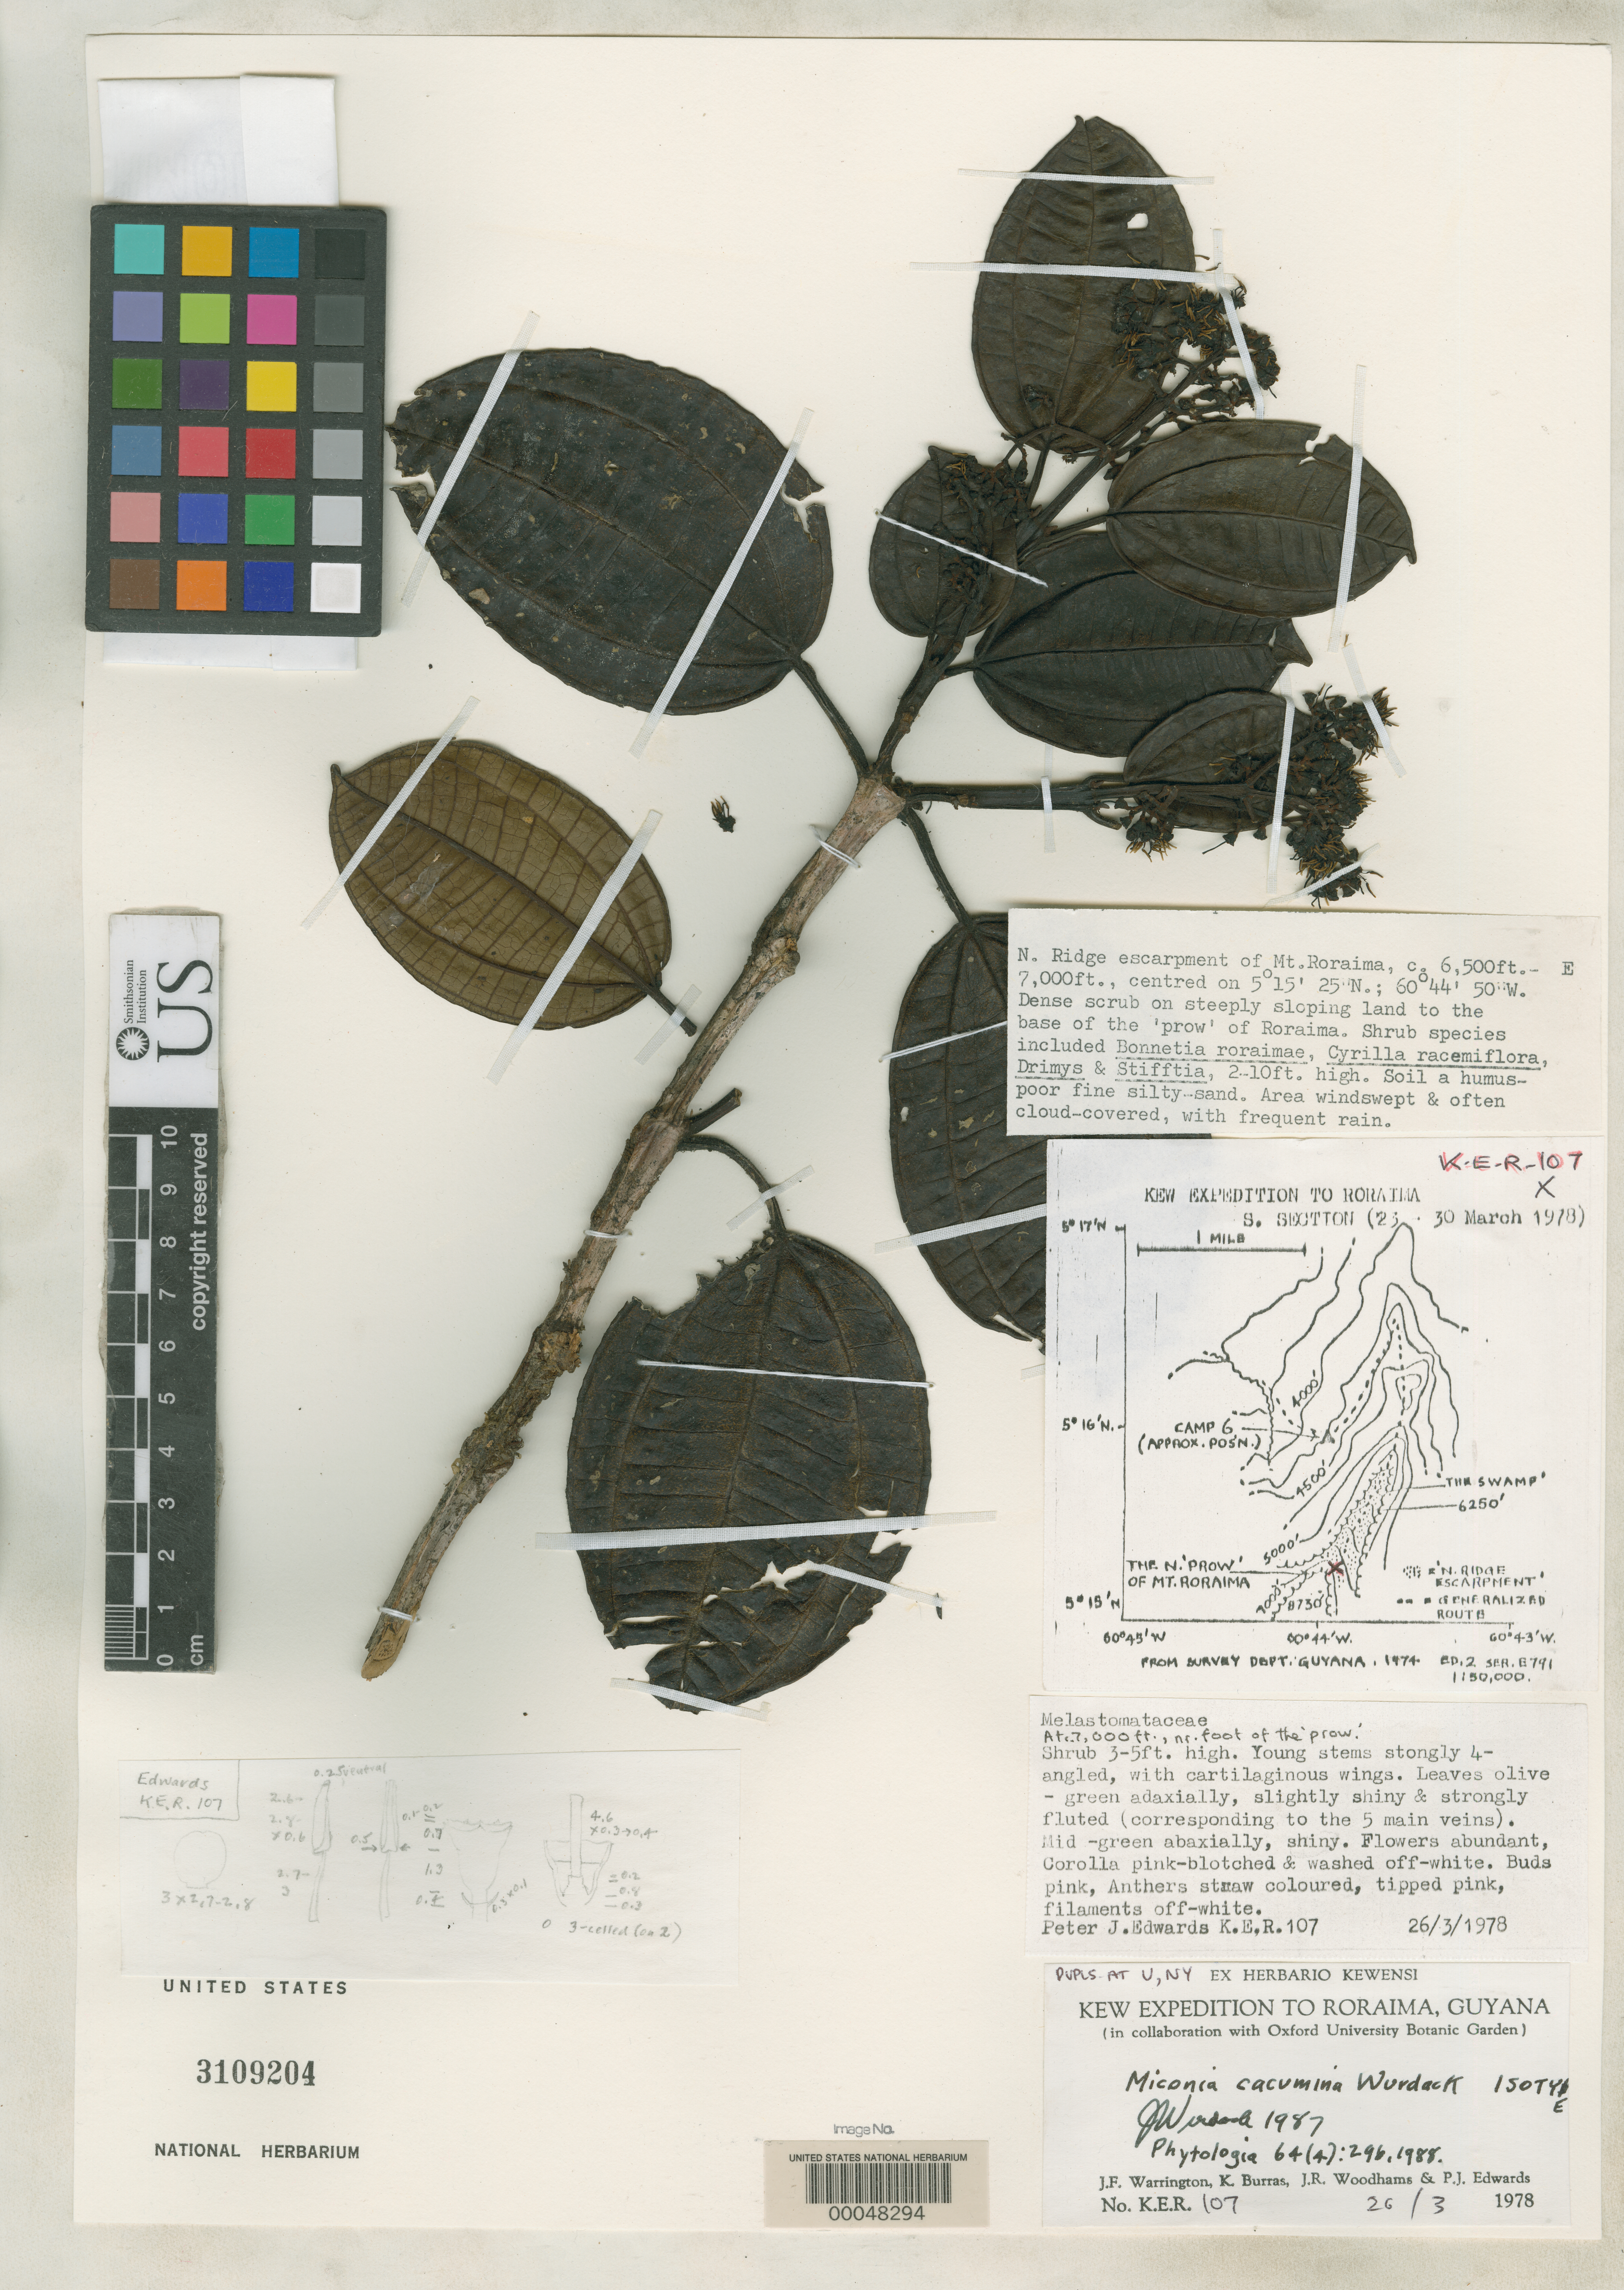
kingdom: Plantae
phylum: Tracheophyta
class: Magnoliopsida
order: Myrtales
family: Melastomataceae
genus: Miconia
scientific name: Miconia cacumina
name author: Wurdack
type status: Isotype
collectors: P. Edwards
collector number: KER 107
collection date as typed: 26 Mar 1978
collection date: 1978-03-26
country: Guyana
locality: N ridge, escarpment of Mt. Roraima, near foot of the 'Prow'.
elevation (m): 2134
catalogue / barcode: US 3109204